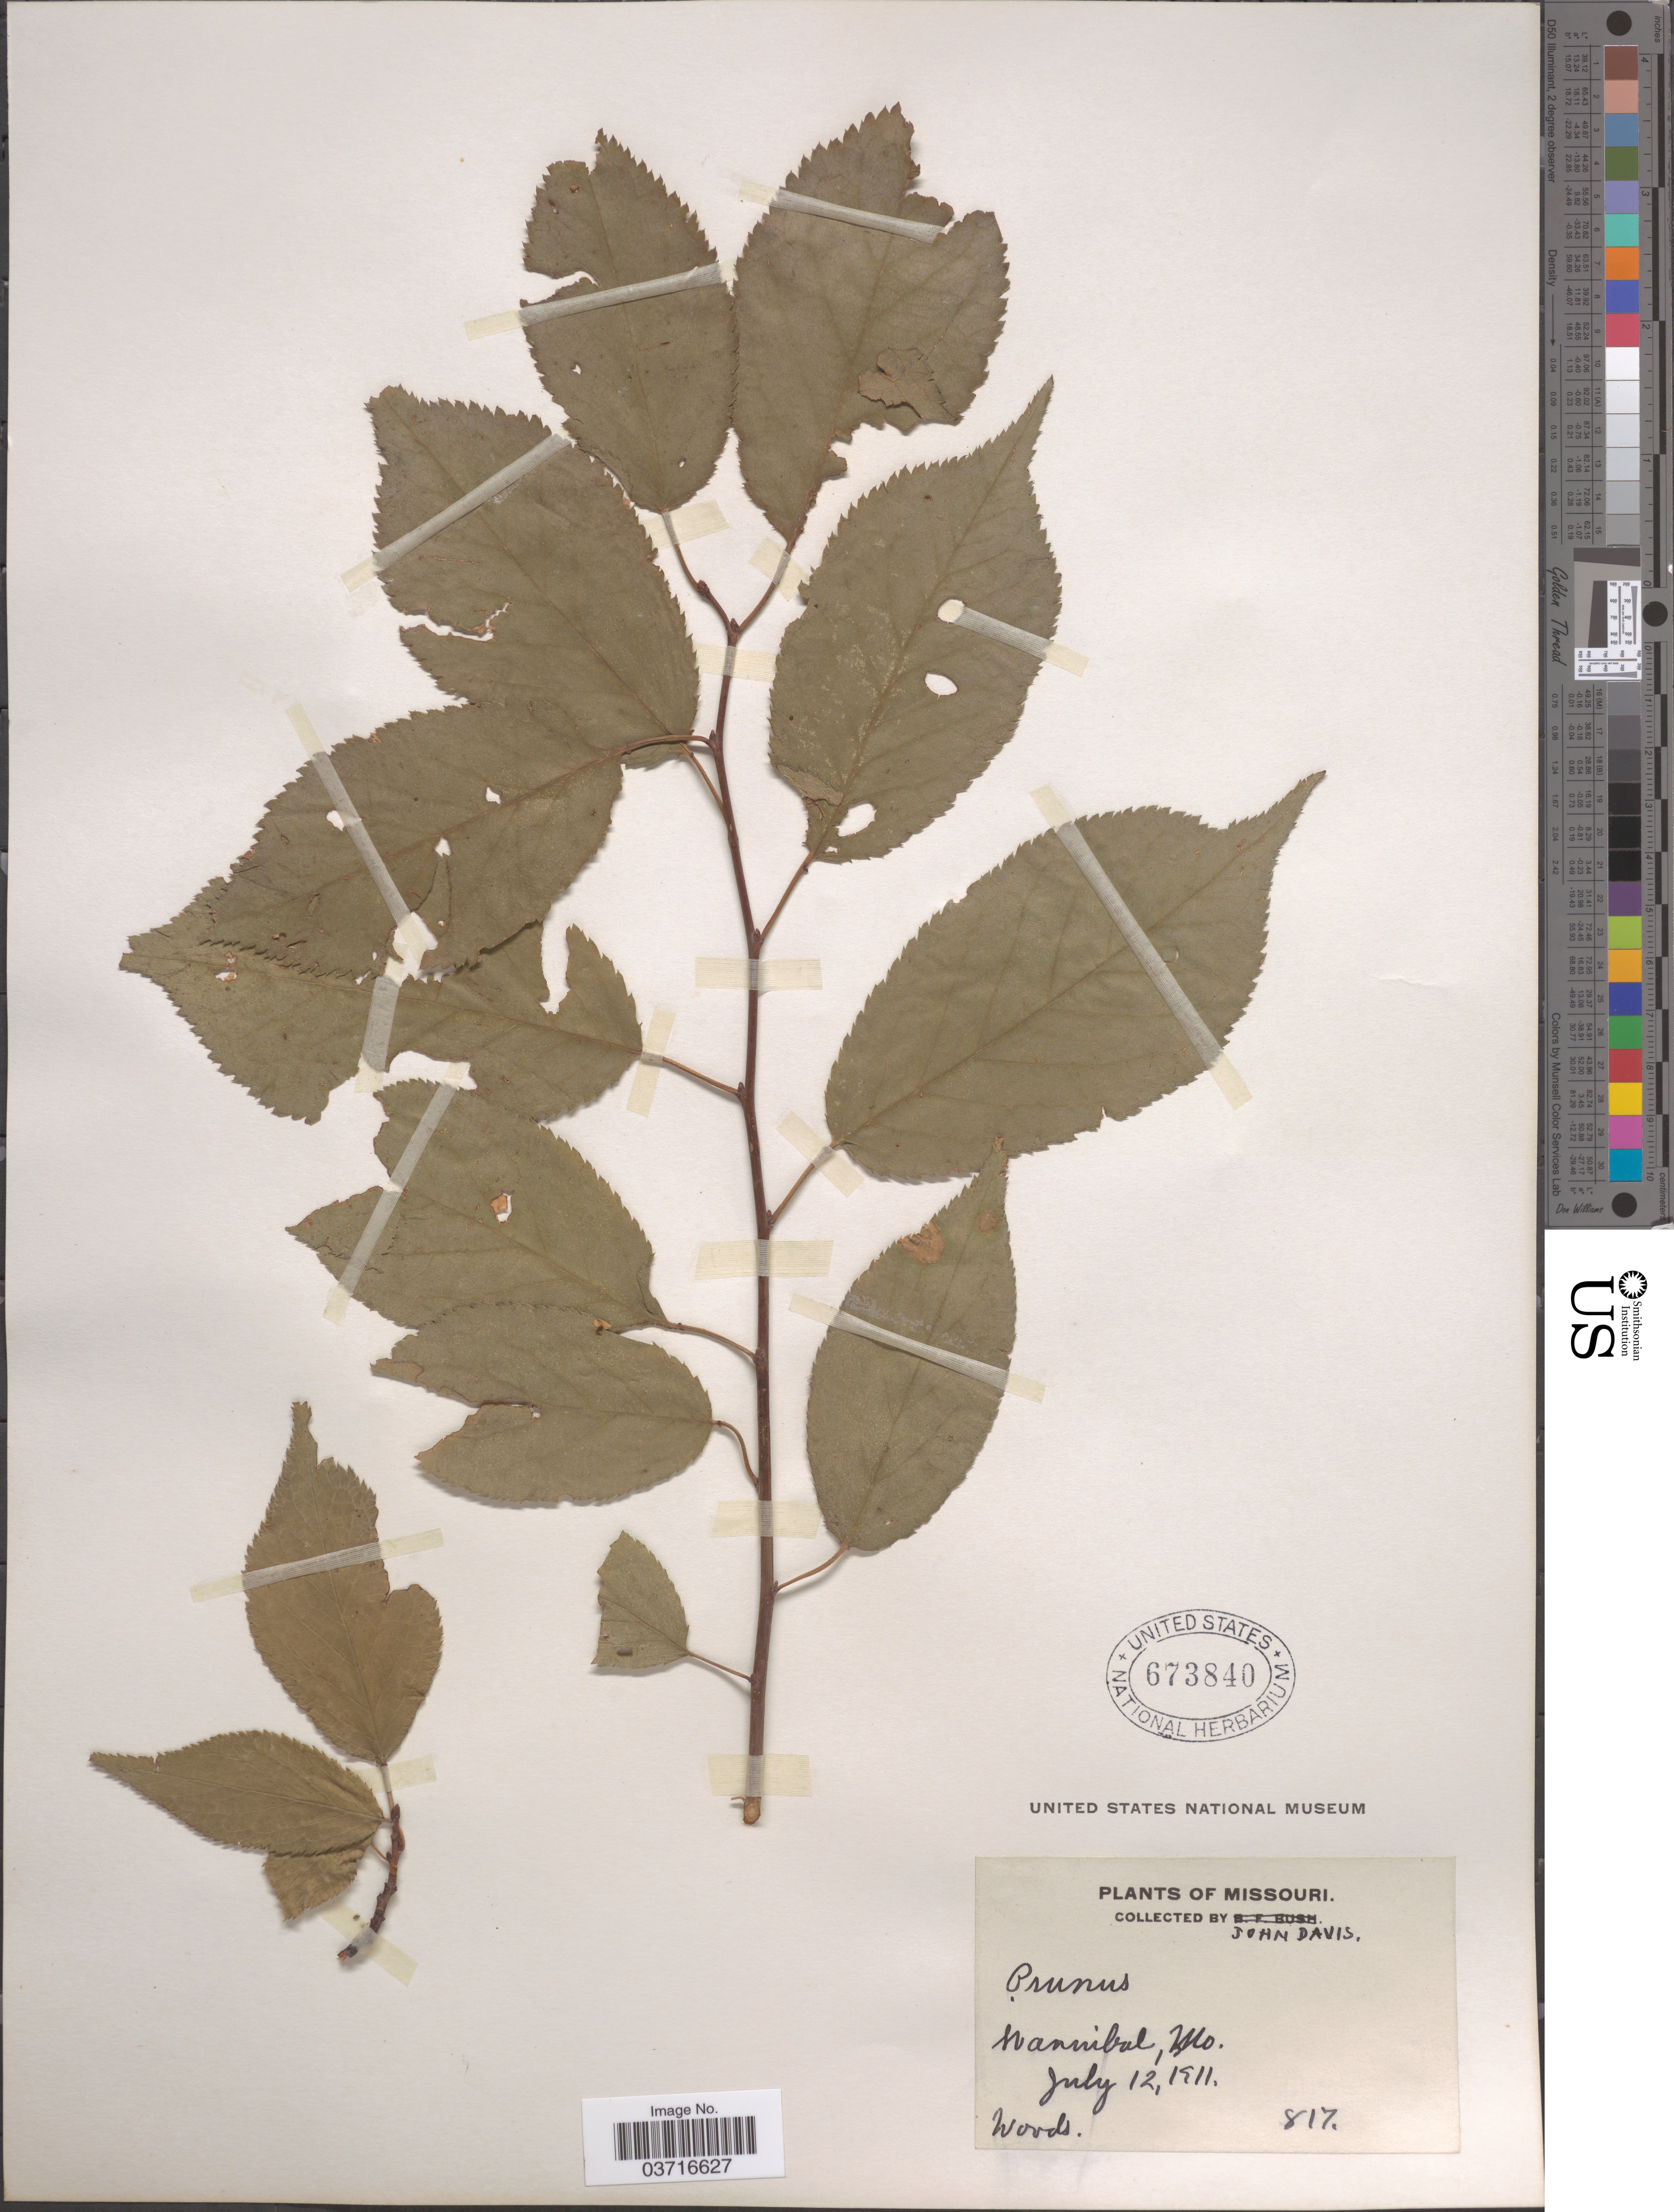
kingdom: Plantae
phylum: Tracheophyta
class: Magnoliopsida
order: Rosales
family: Rosaceae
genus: Prunus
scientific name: Prunus sp.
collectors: J. Davis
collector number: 817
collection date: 1911-07-12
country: United States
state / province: Missouri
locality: Hannibal.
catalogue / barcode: US 673840